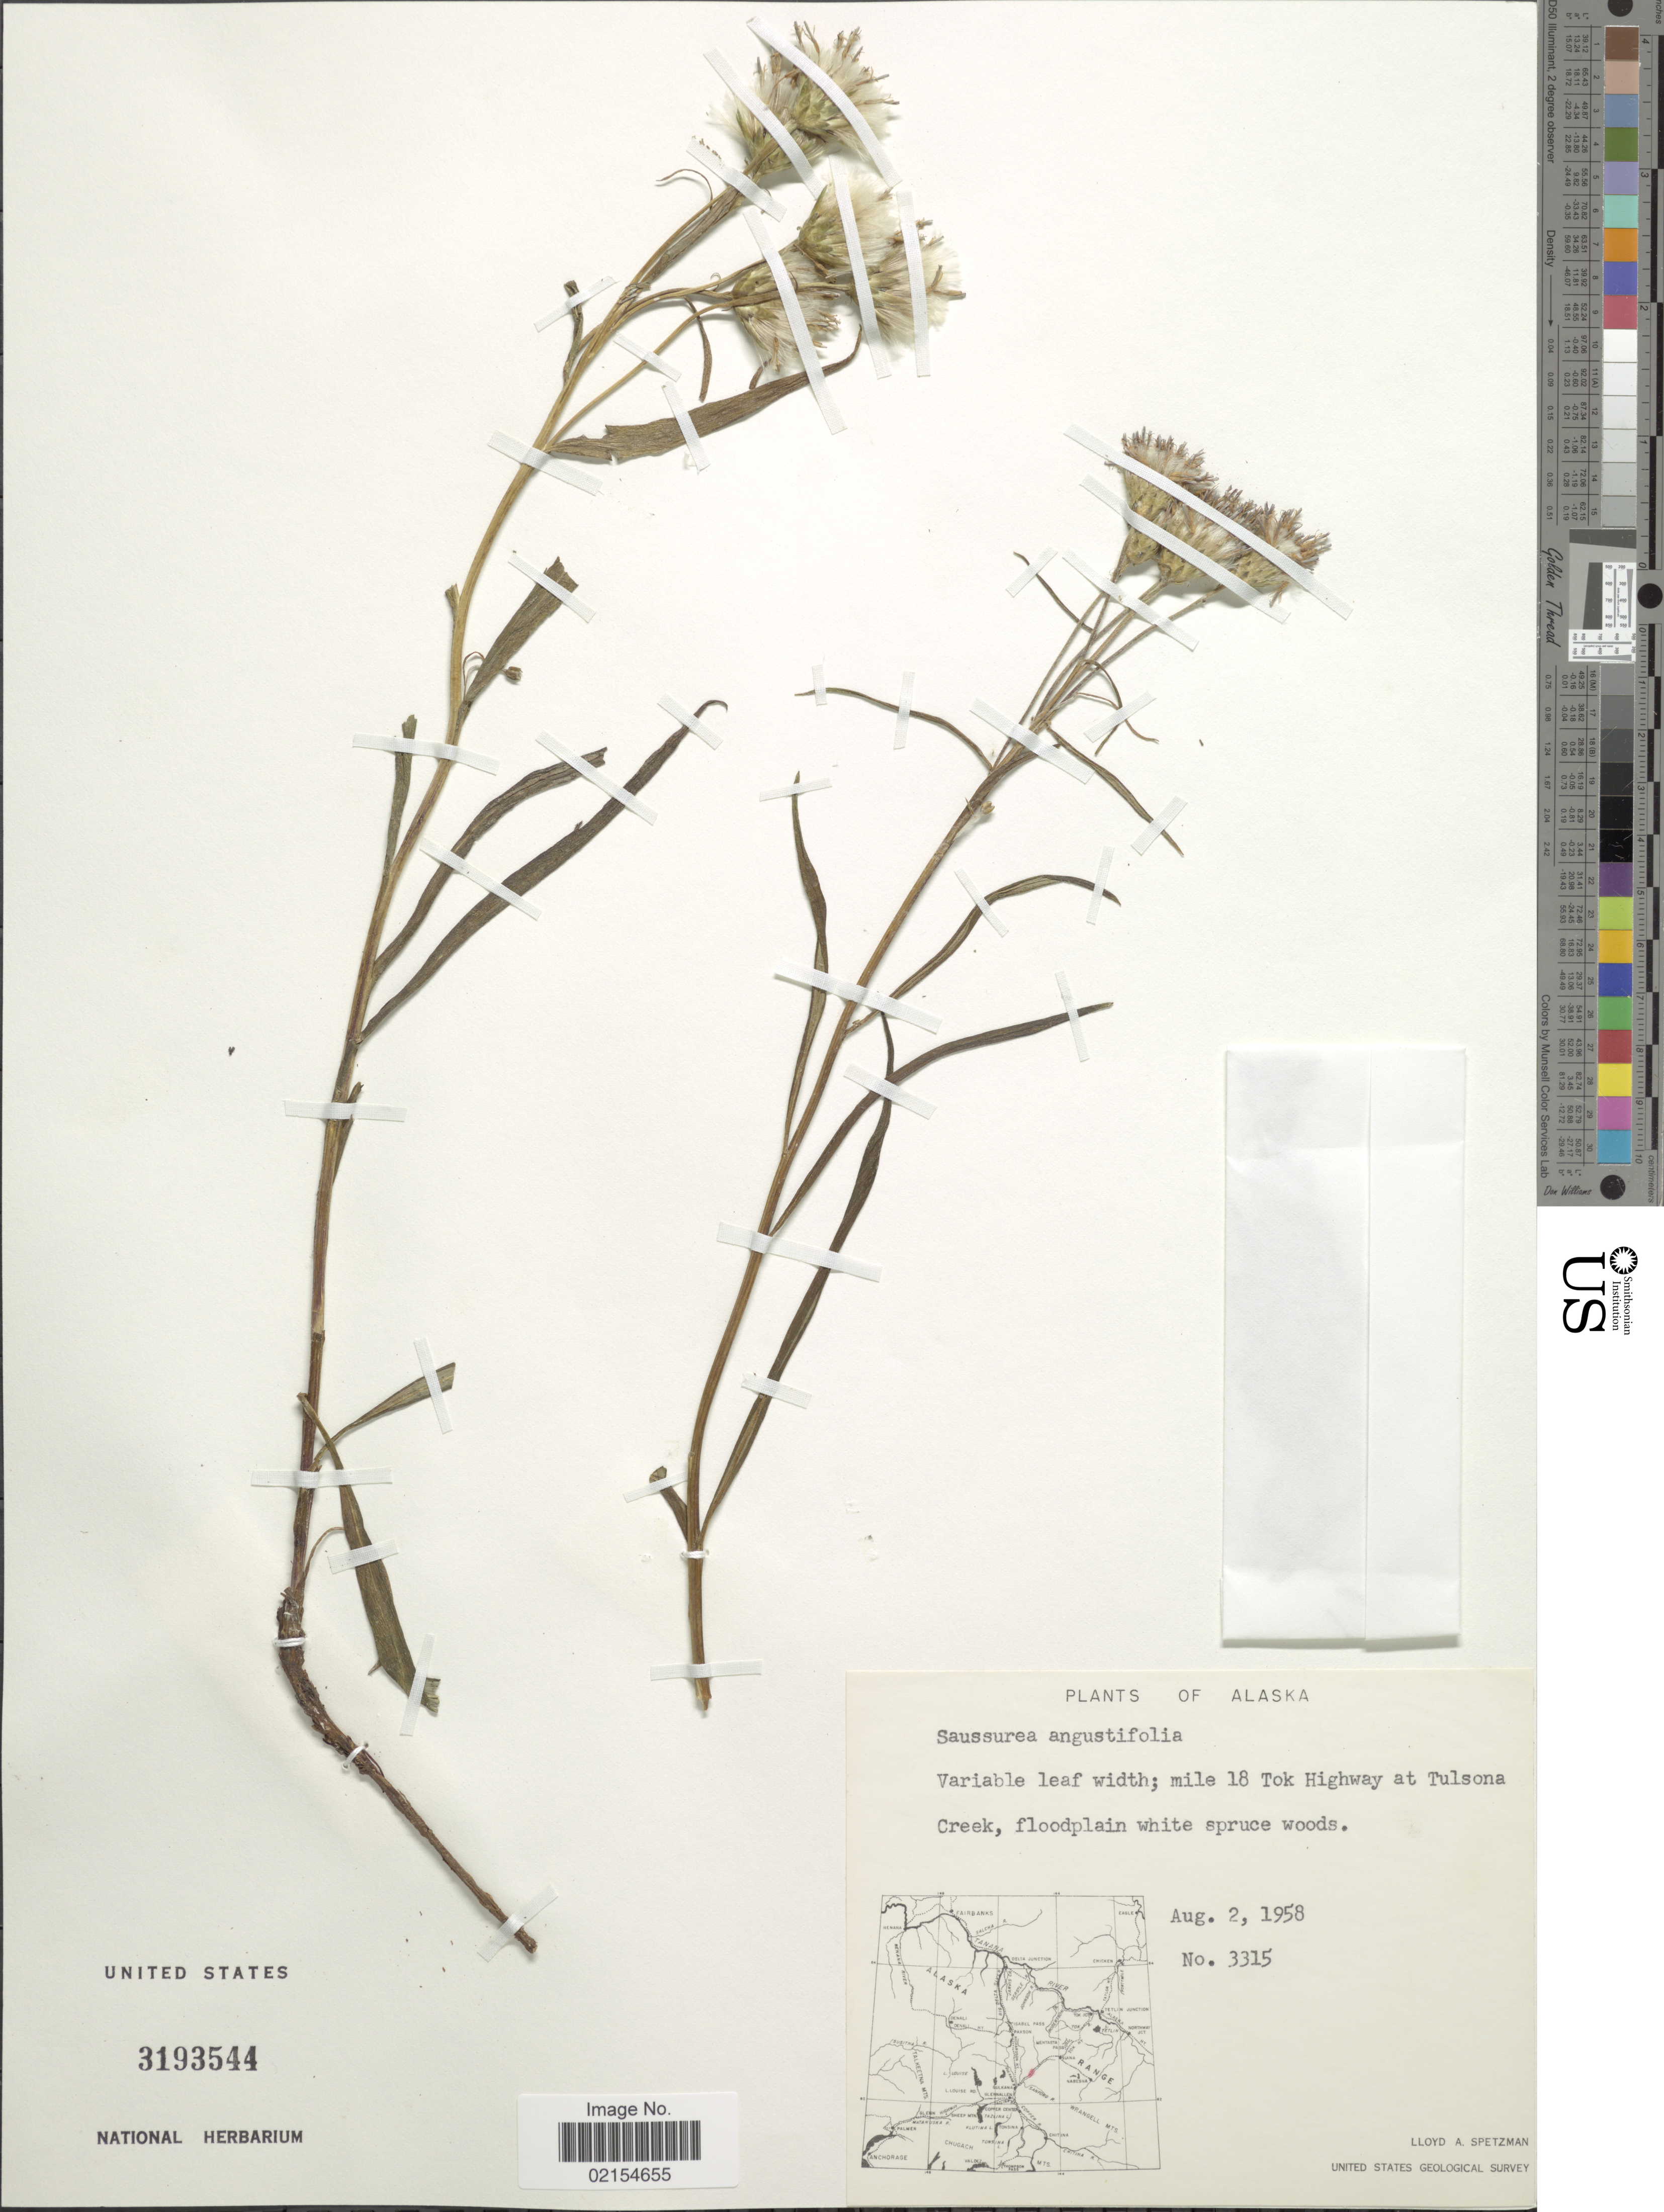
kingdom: Plantae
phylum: Tracheophyta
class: Magnoliopsida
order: Asterales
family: Asteraceae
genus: Saussurea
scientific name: Saussurea angustifolia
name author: (L.) DC.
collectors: L. Spetzman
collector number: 3315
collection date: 1958-08-02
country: United States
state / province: Alaska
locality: Mile 18 Tok Highway at Tulsona Creek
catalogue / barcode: US 3193544